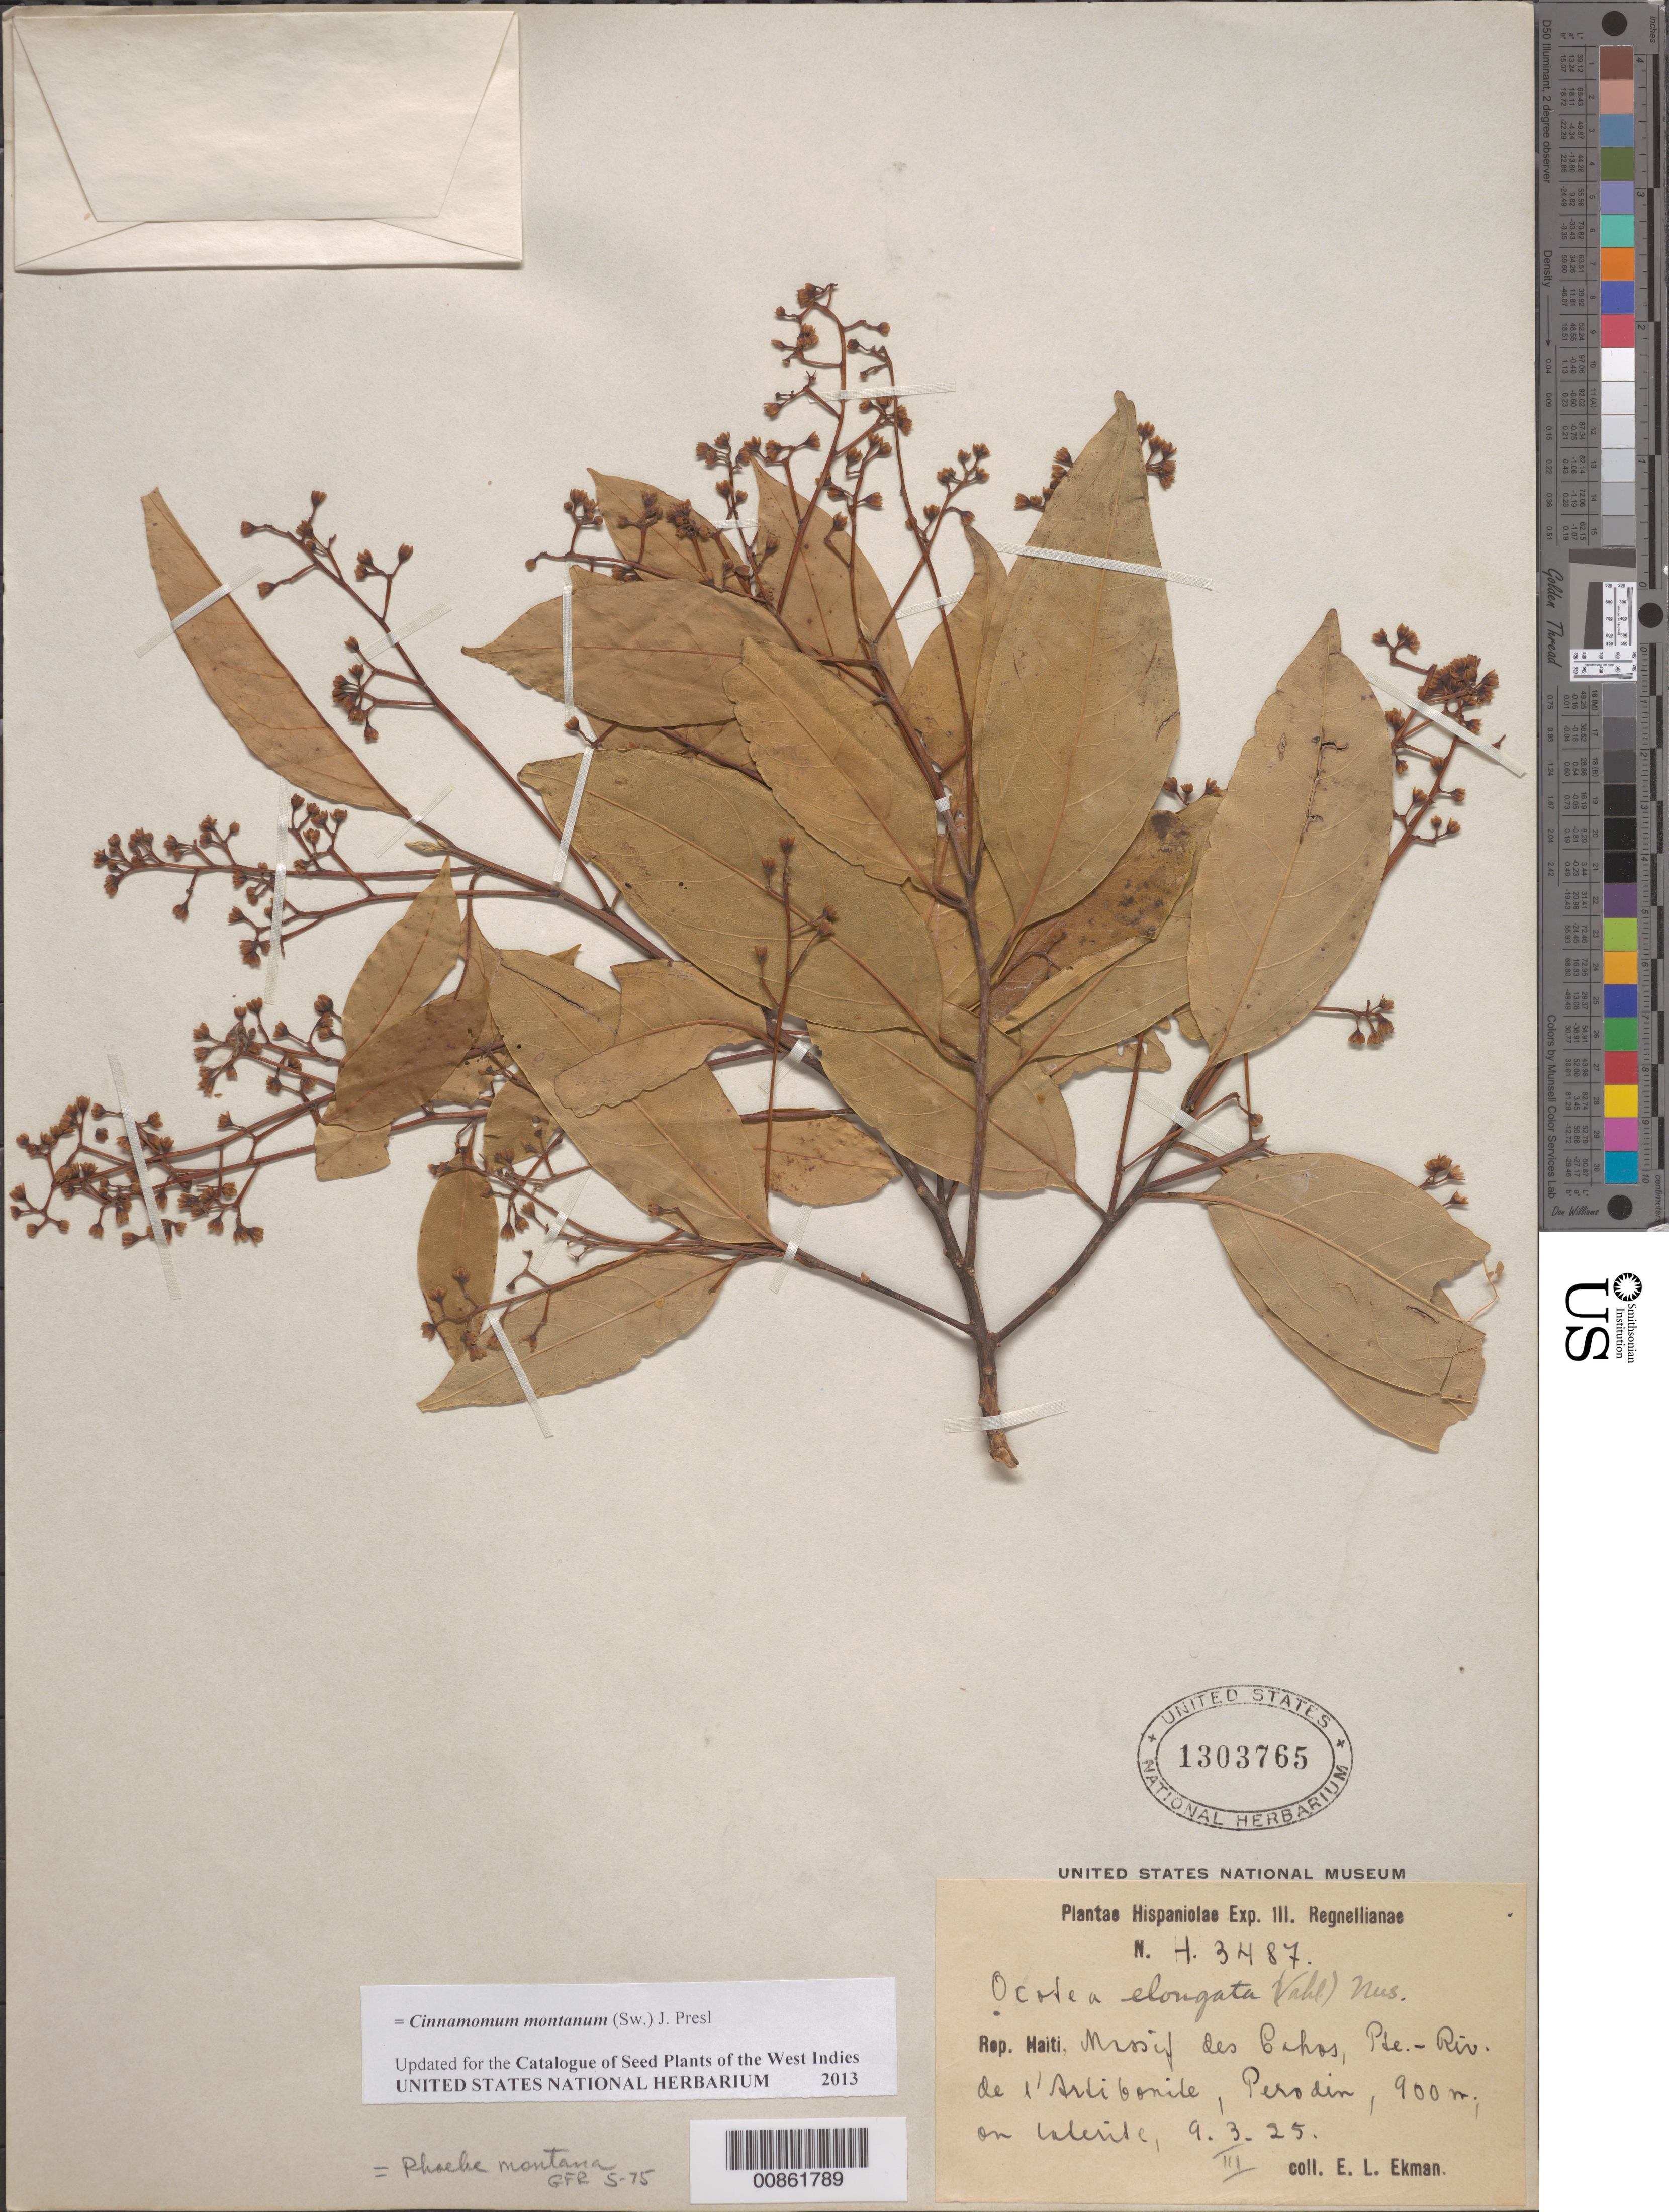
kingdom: Plantae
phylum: Tracheophyta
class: Magnoliopsida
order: Laurales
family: Lauraceae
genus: Cinnamomum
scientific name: Cinnamomum montanum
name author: (Sw.) J. Presl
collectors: E. L. Ekman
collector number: H 3487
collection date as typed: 09 Mar 1925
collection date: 1925-03-09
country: Haiti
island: Hispaniola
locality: Massif des Cahos, Pte-Riv. de l'Artibonite, Perodin.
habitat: On laterite.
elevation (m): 900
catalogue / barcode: US 1303765